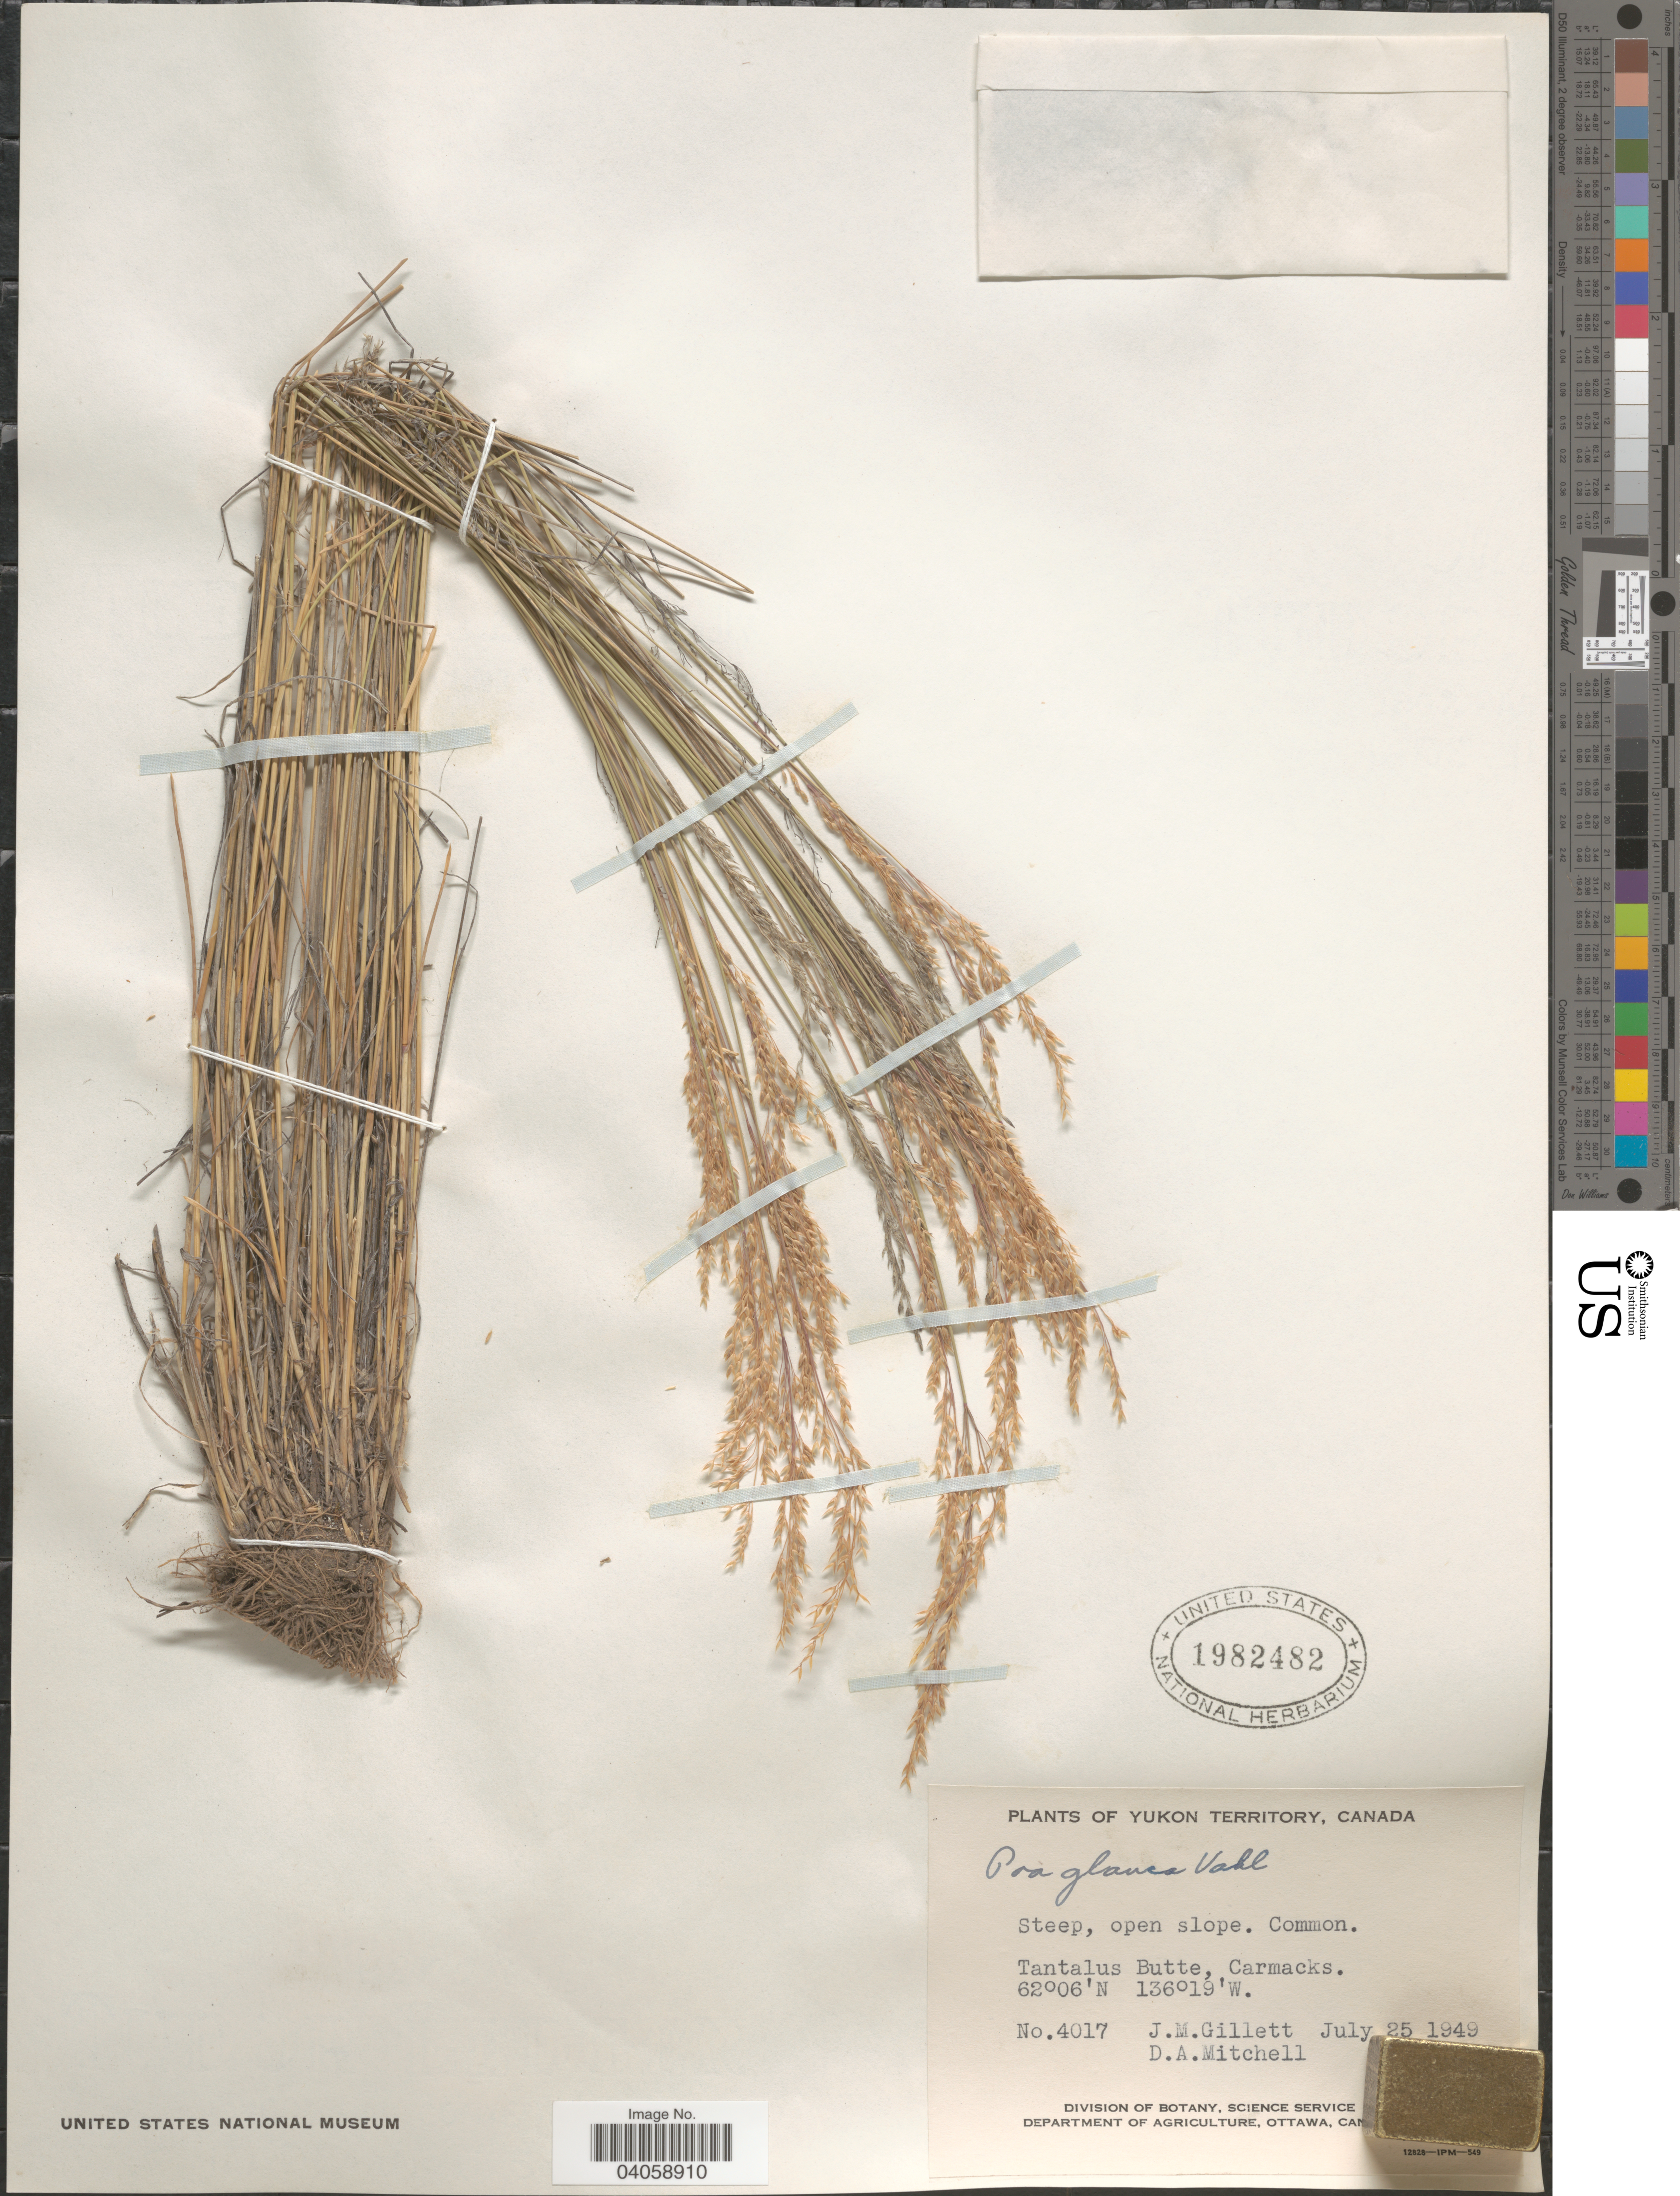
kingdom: Plantae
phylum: Tracheophyta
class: Liliopsida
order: Poales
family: Poaceae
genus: Poa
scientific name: Poa glauca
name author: Vahl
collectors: J. M. Gillett & D. Mitchell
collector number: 4017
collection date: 1949-07-25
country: Canada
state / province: Yukon Territory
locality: Tantalus Butte, Carmacks.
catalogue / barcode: US 1982482